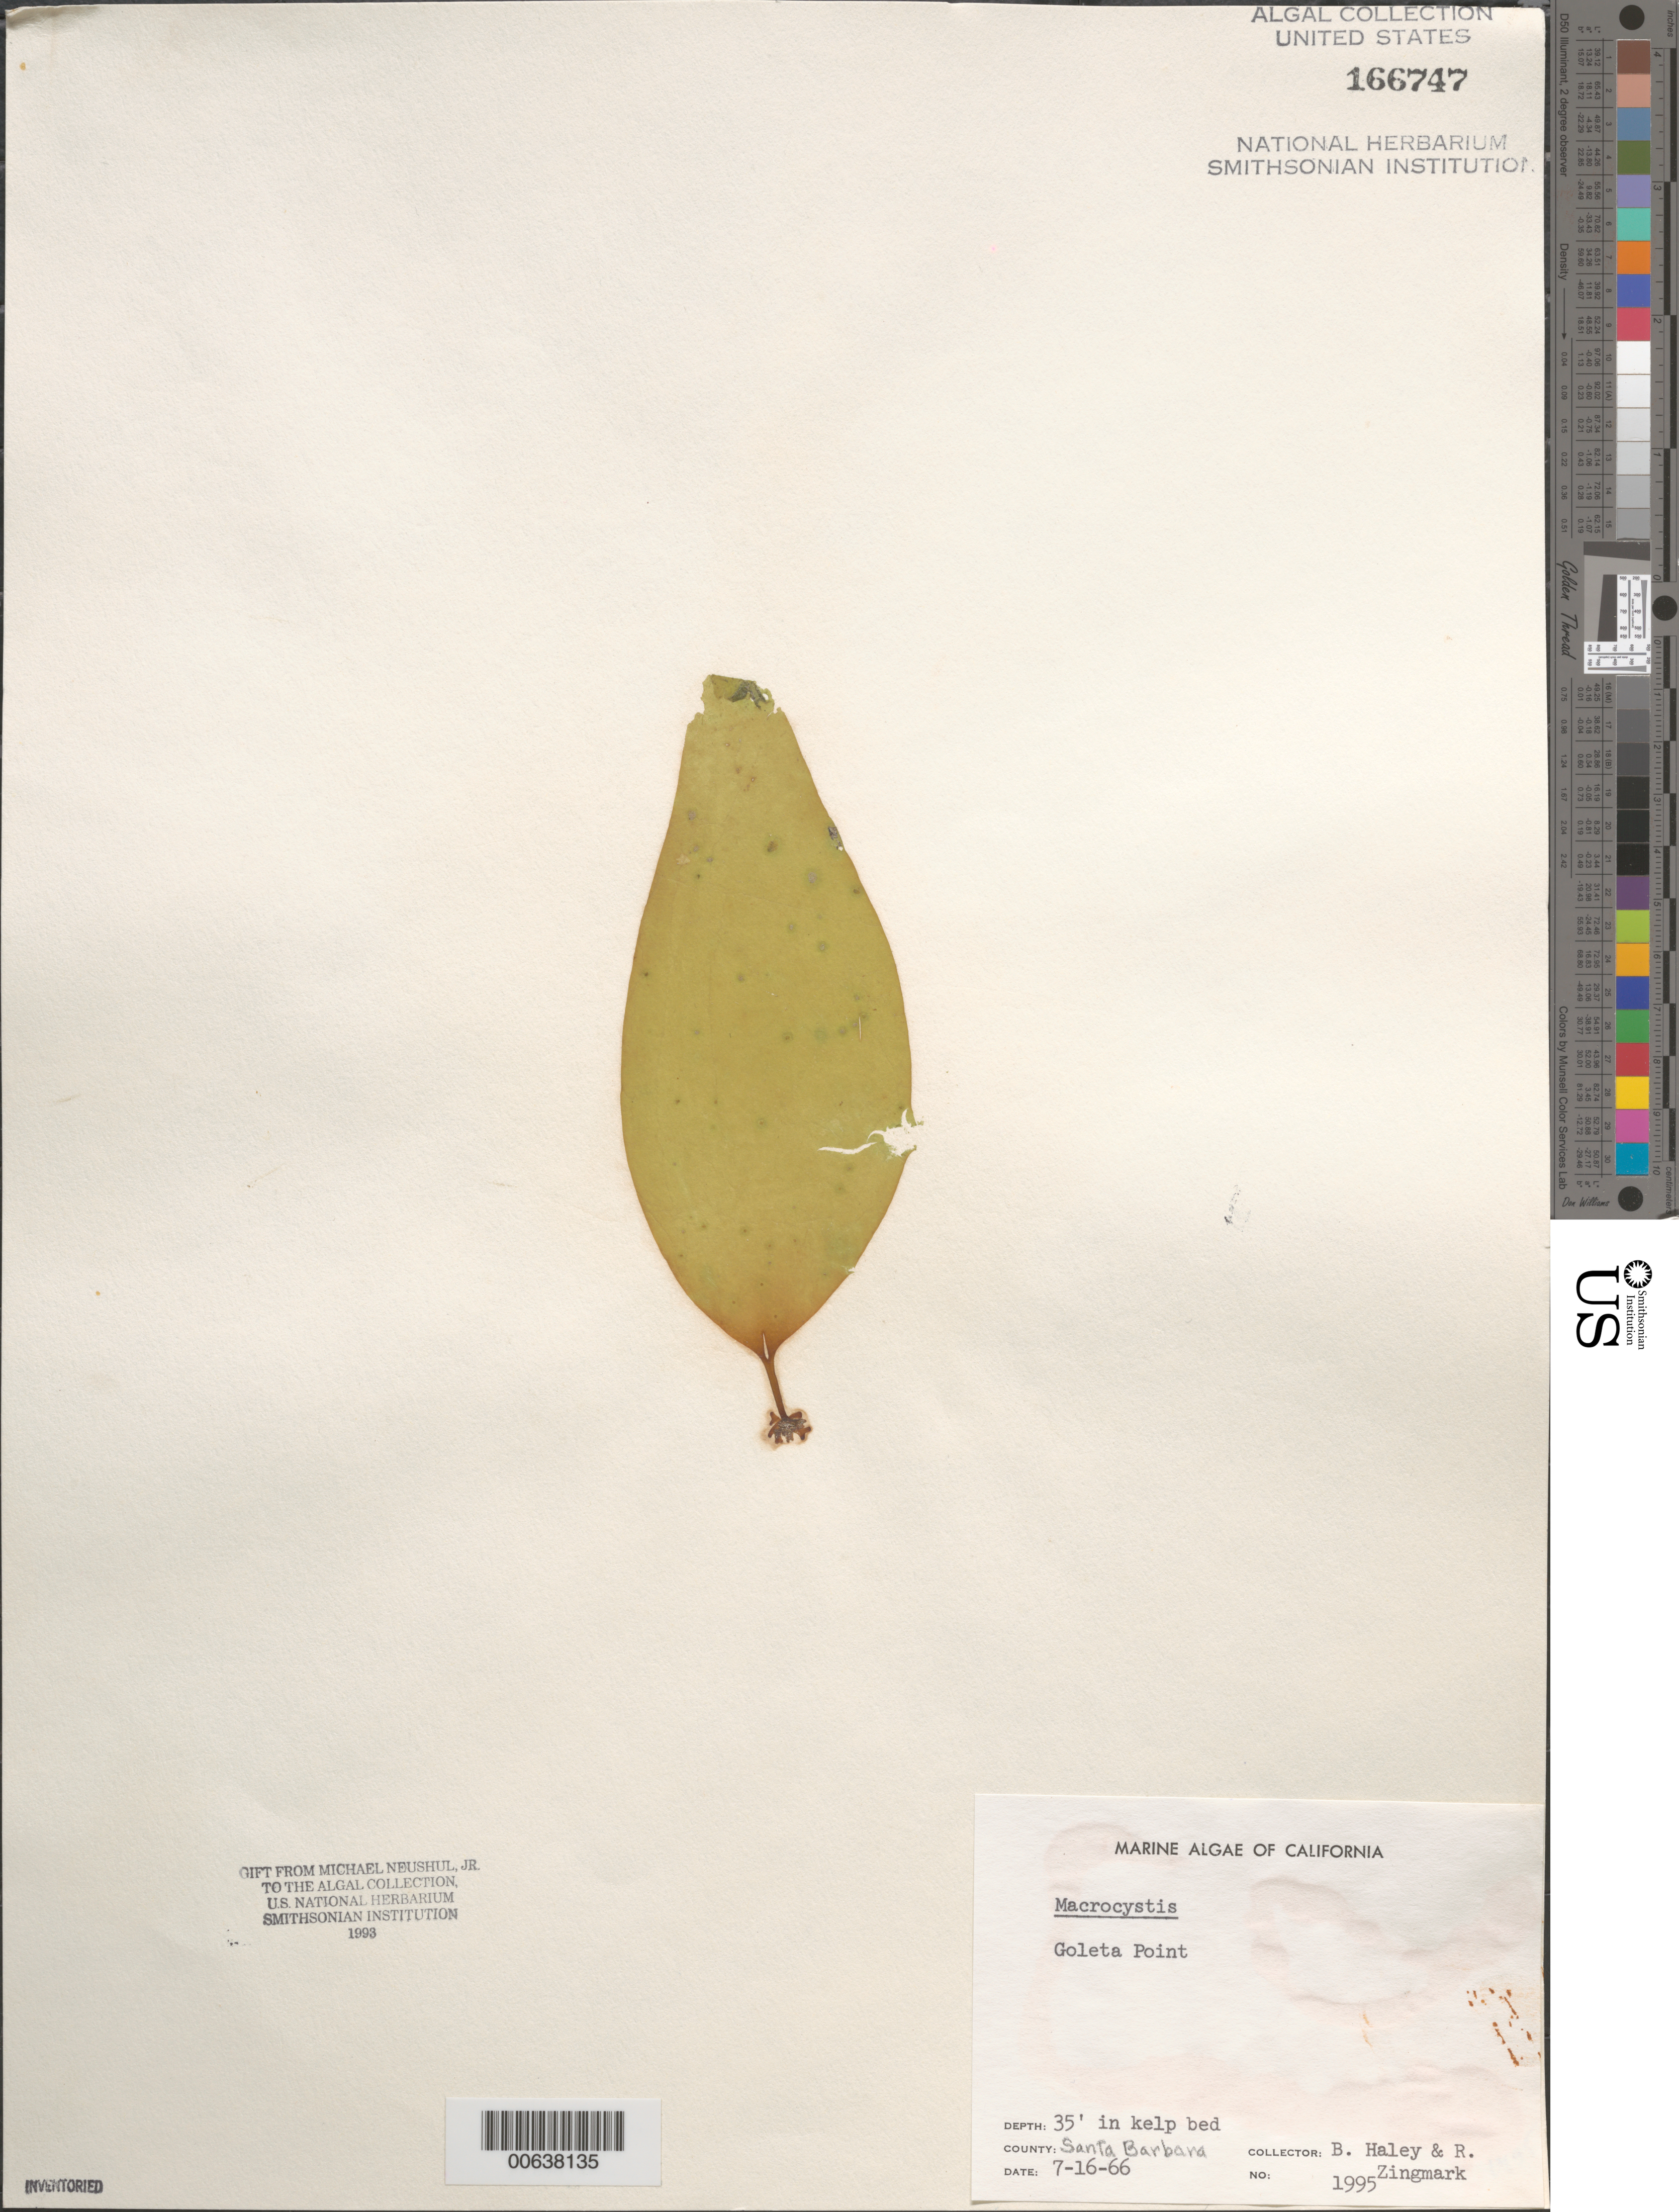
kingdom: Chromista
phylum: Ochrophyta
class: Phaeophyceae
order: Laminariales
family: Laminariaceae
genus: Macrocystis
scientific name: Macrocystis sp.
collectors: R. Zingmark & B. Haley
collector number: Neushul 1995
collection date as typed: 16 Jul 1966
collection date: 1966-07-16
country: United States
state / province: California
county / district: Santa Barbara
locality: Goleta Point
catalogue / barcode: US 166747